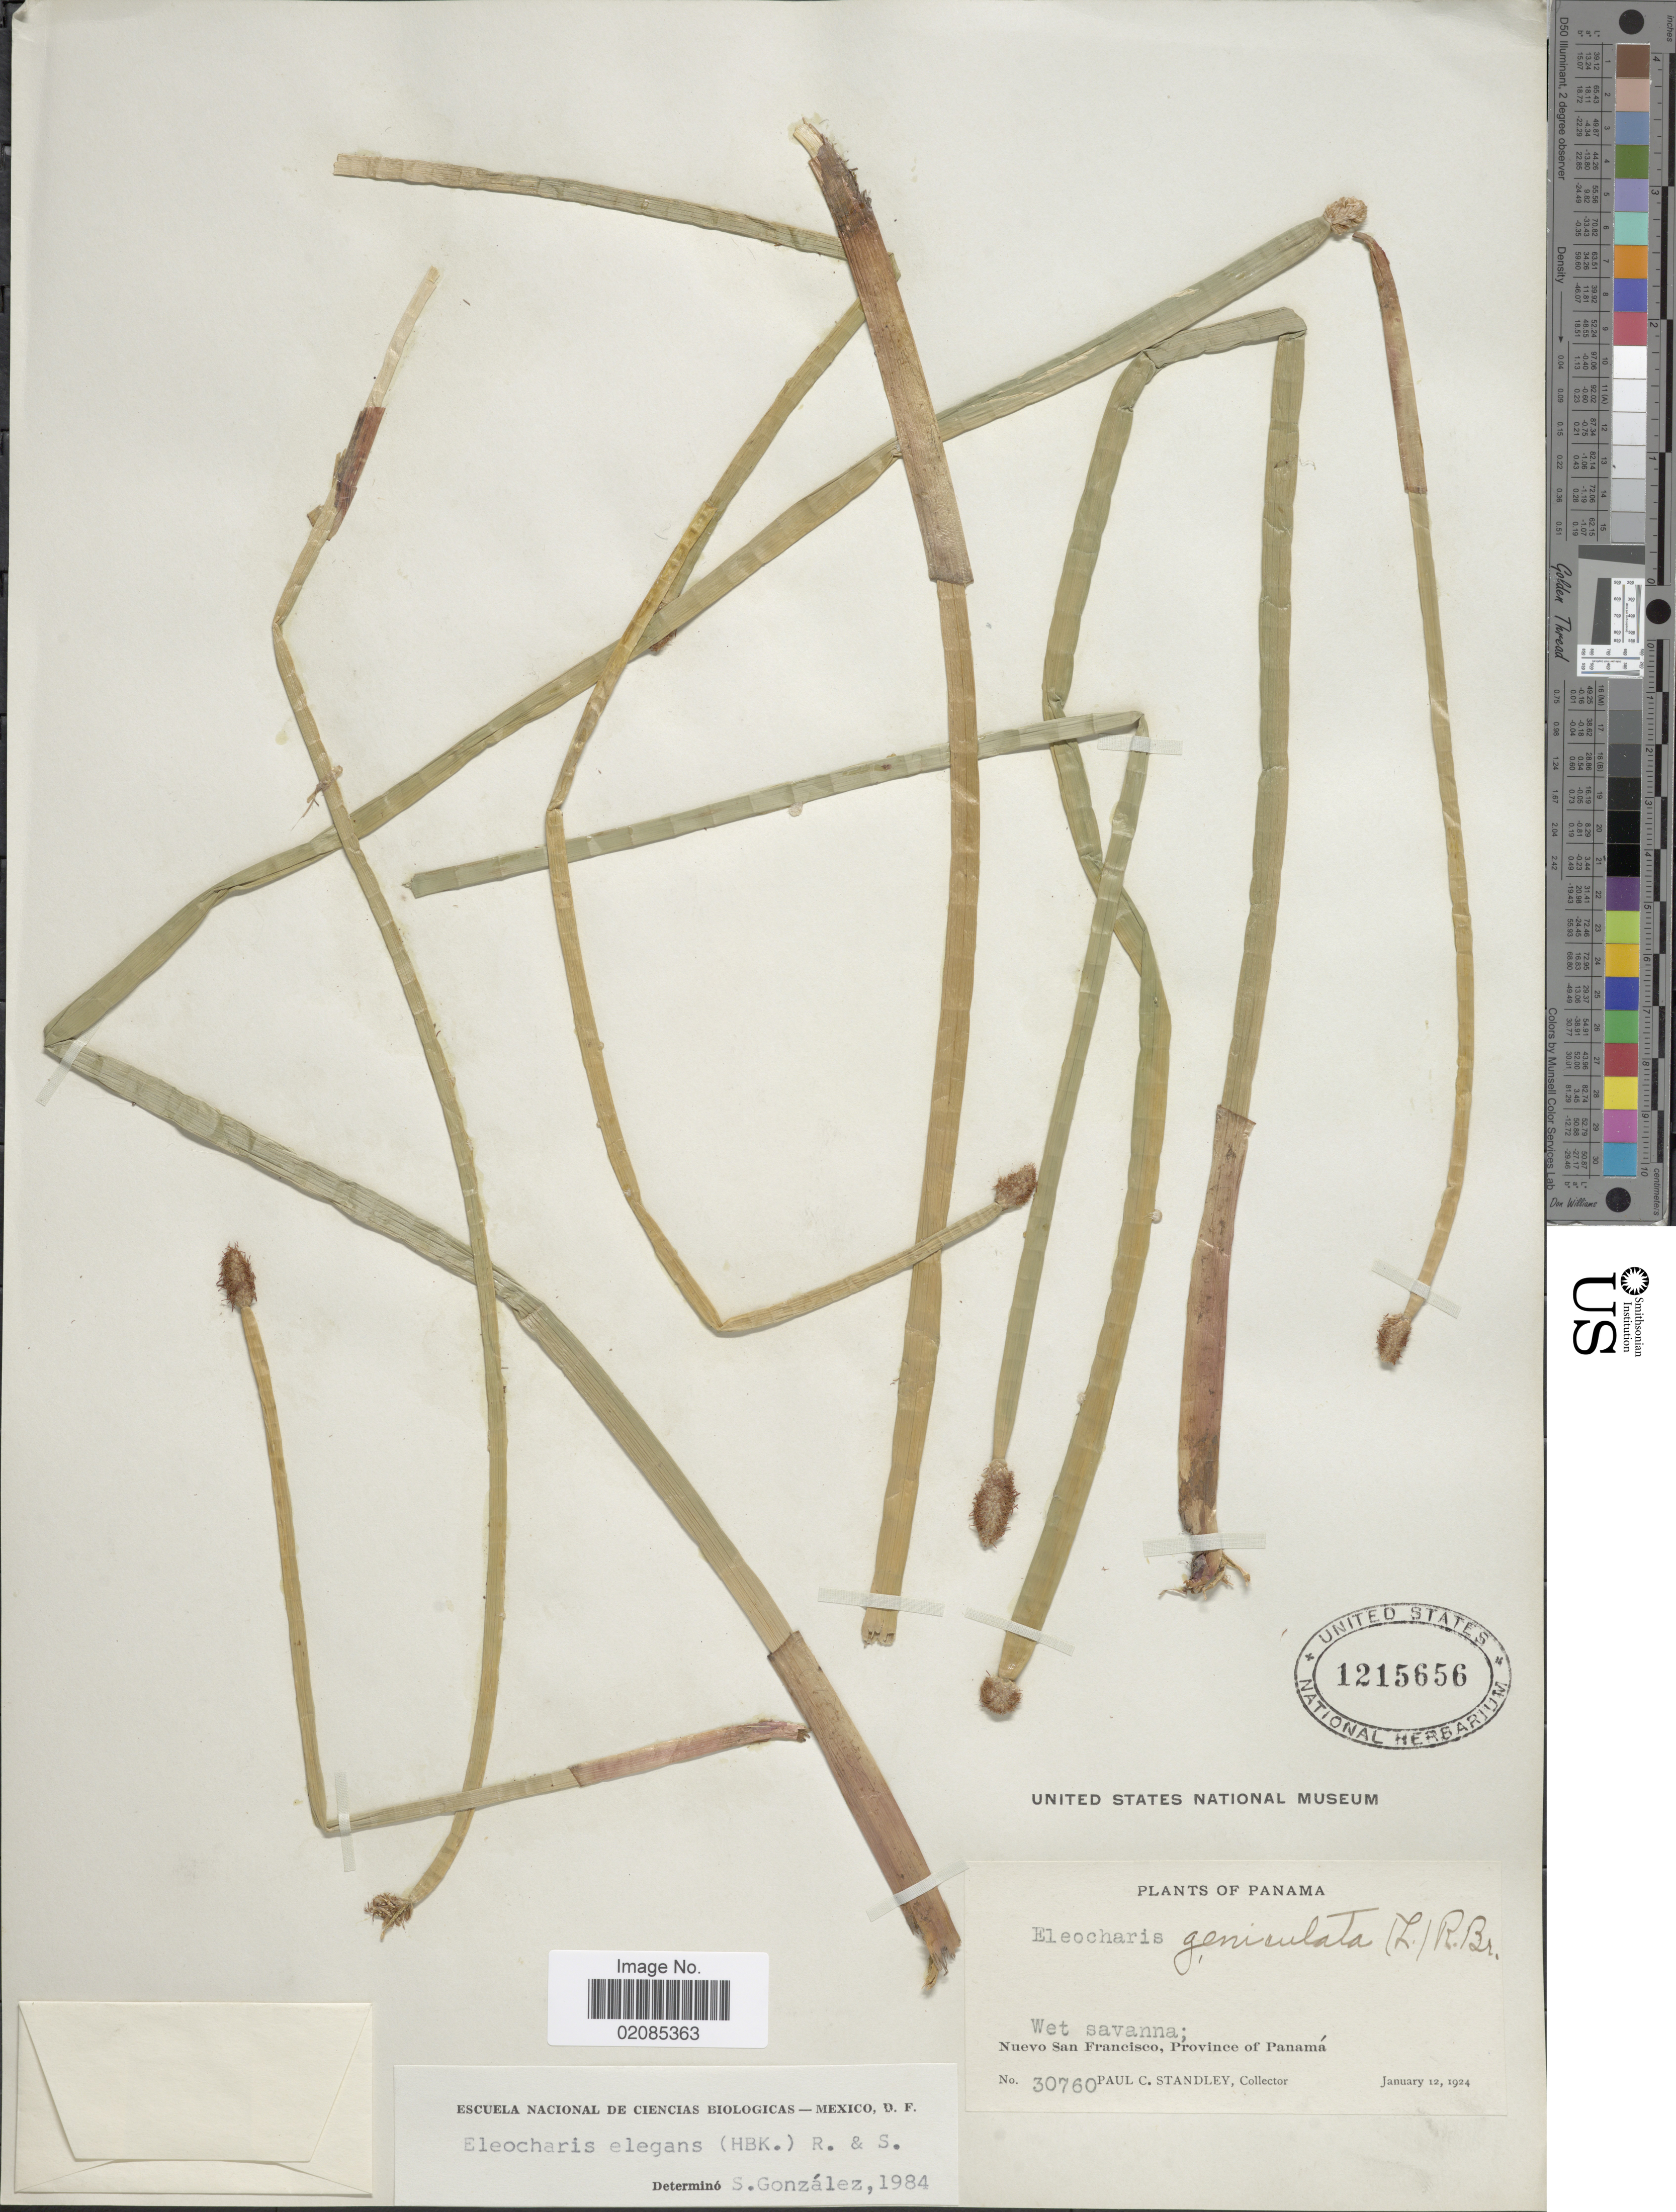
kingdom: Plantae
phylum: Tracheophyta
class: Liliopsida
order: Poales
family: Cyperaceae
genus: Eleocharis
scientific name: Eleocharis elegans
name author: (Kunth) Roem. & Schult.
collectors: P. C. Standley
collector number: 30760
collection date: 1924-01-12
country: Panama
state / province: Panamá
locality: Nuevo San Francisco, Province of Panama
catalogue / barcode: US 1215656